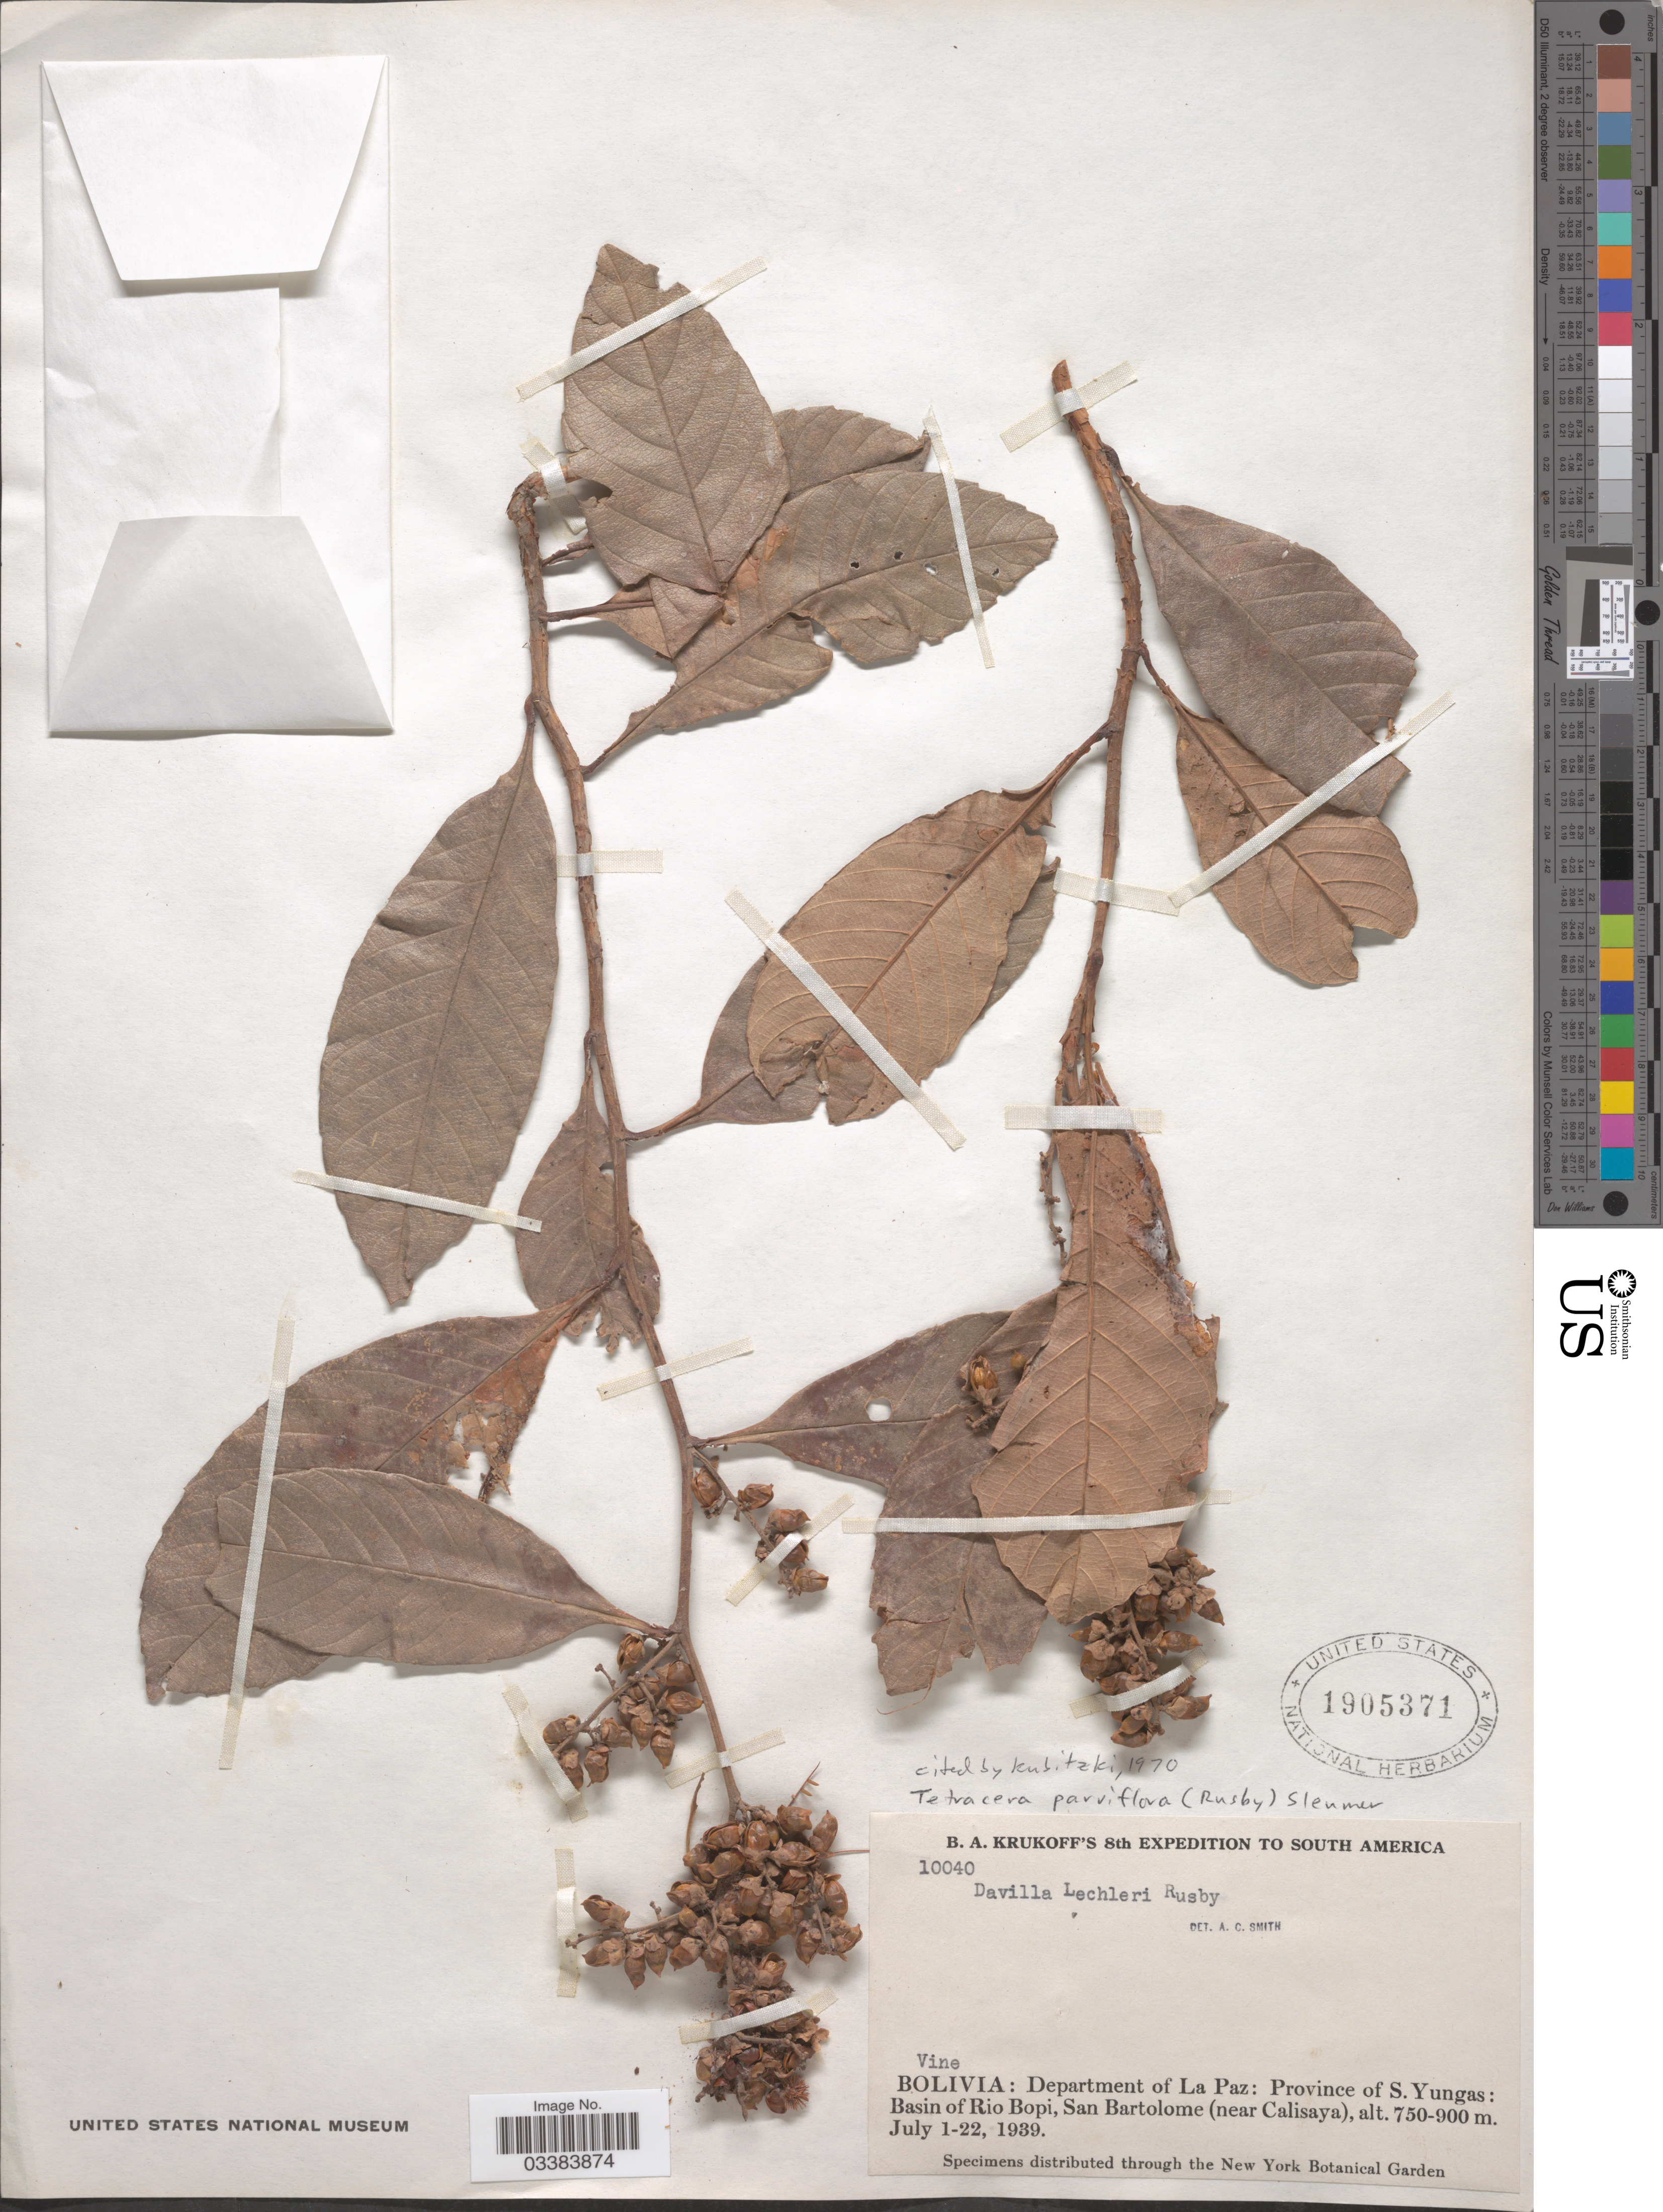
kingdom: Plantae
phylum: Tracheophyta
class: Magnoliopsida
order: Dilleniales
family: Dilleniaceae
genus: Tetracera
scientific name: Tetracera parviflora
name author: (Rusby) Sleumer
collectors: B. A. Krukoff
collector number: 10040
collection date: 1939-07-01/1939-07-22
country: Bolivia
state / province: La Paz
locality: Department of La Paz: Province of S. Yungas: Basin of Rio Bopi, San Bartolome (near Calisaya).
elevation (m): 750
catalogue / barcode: US 1905371